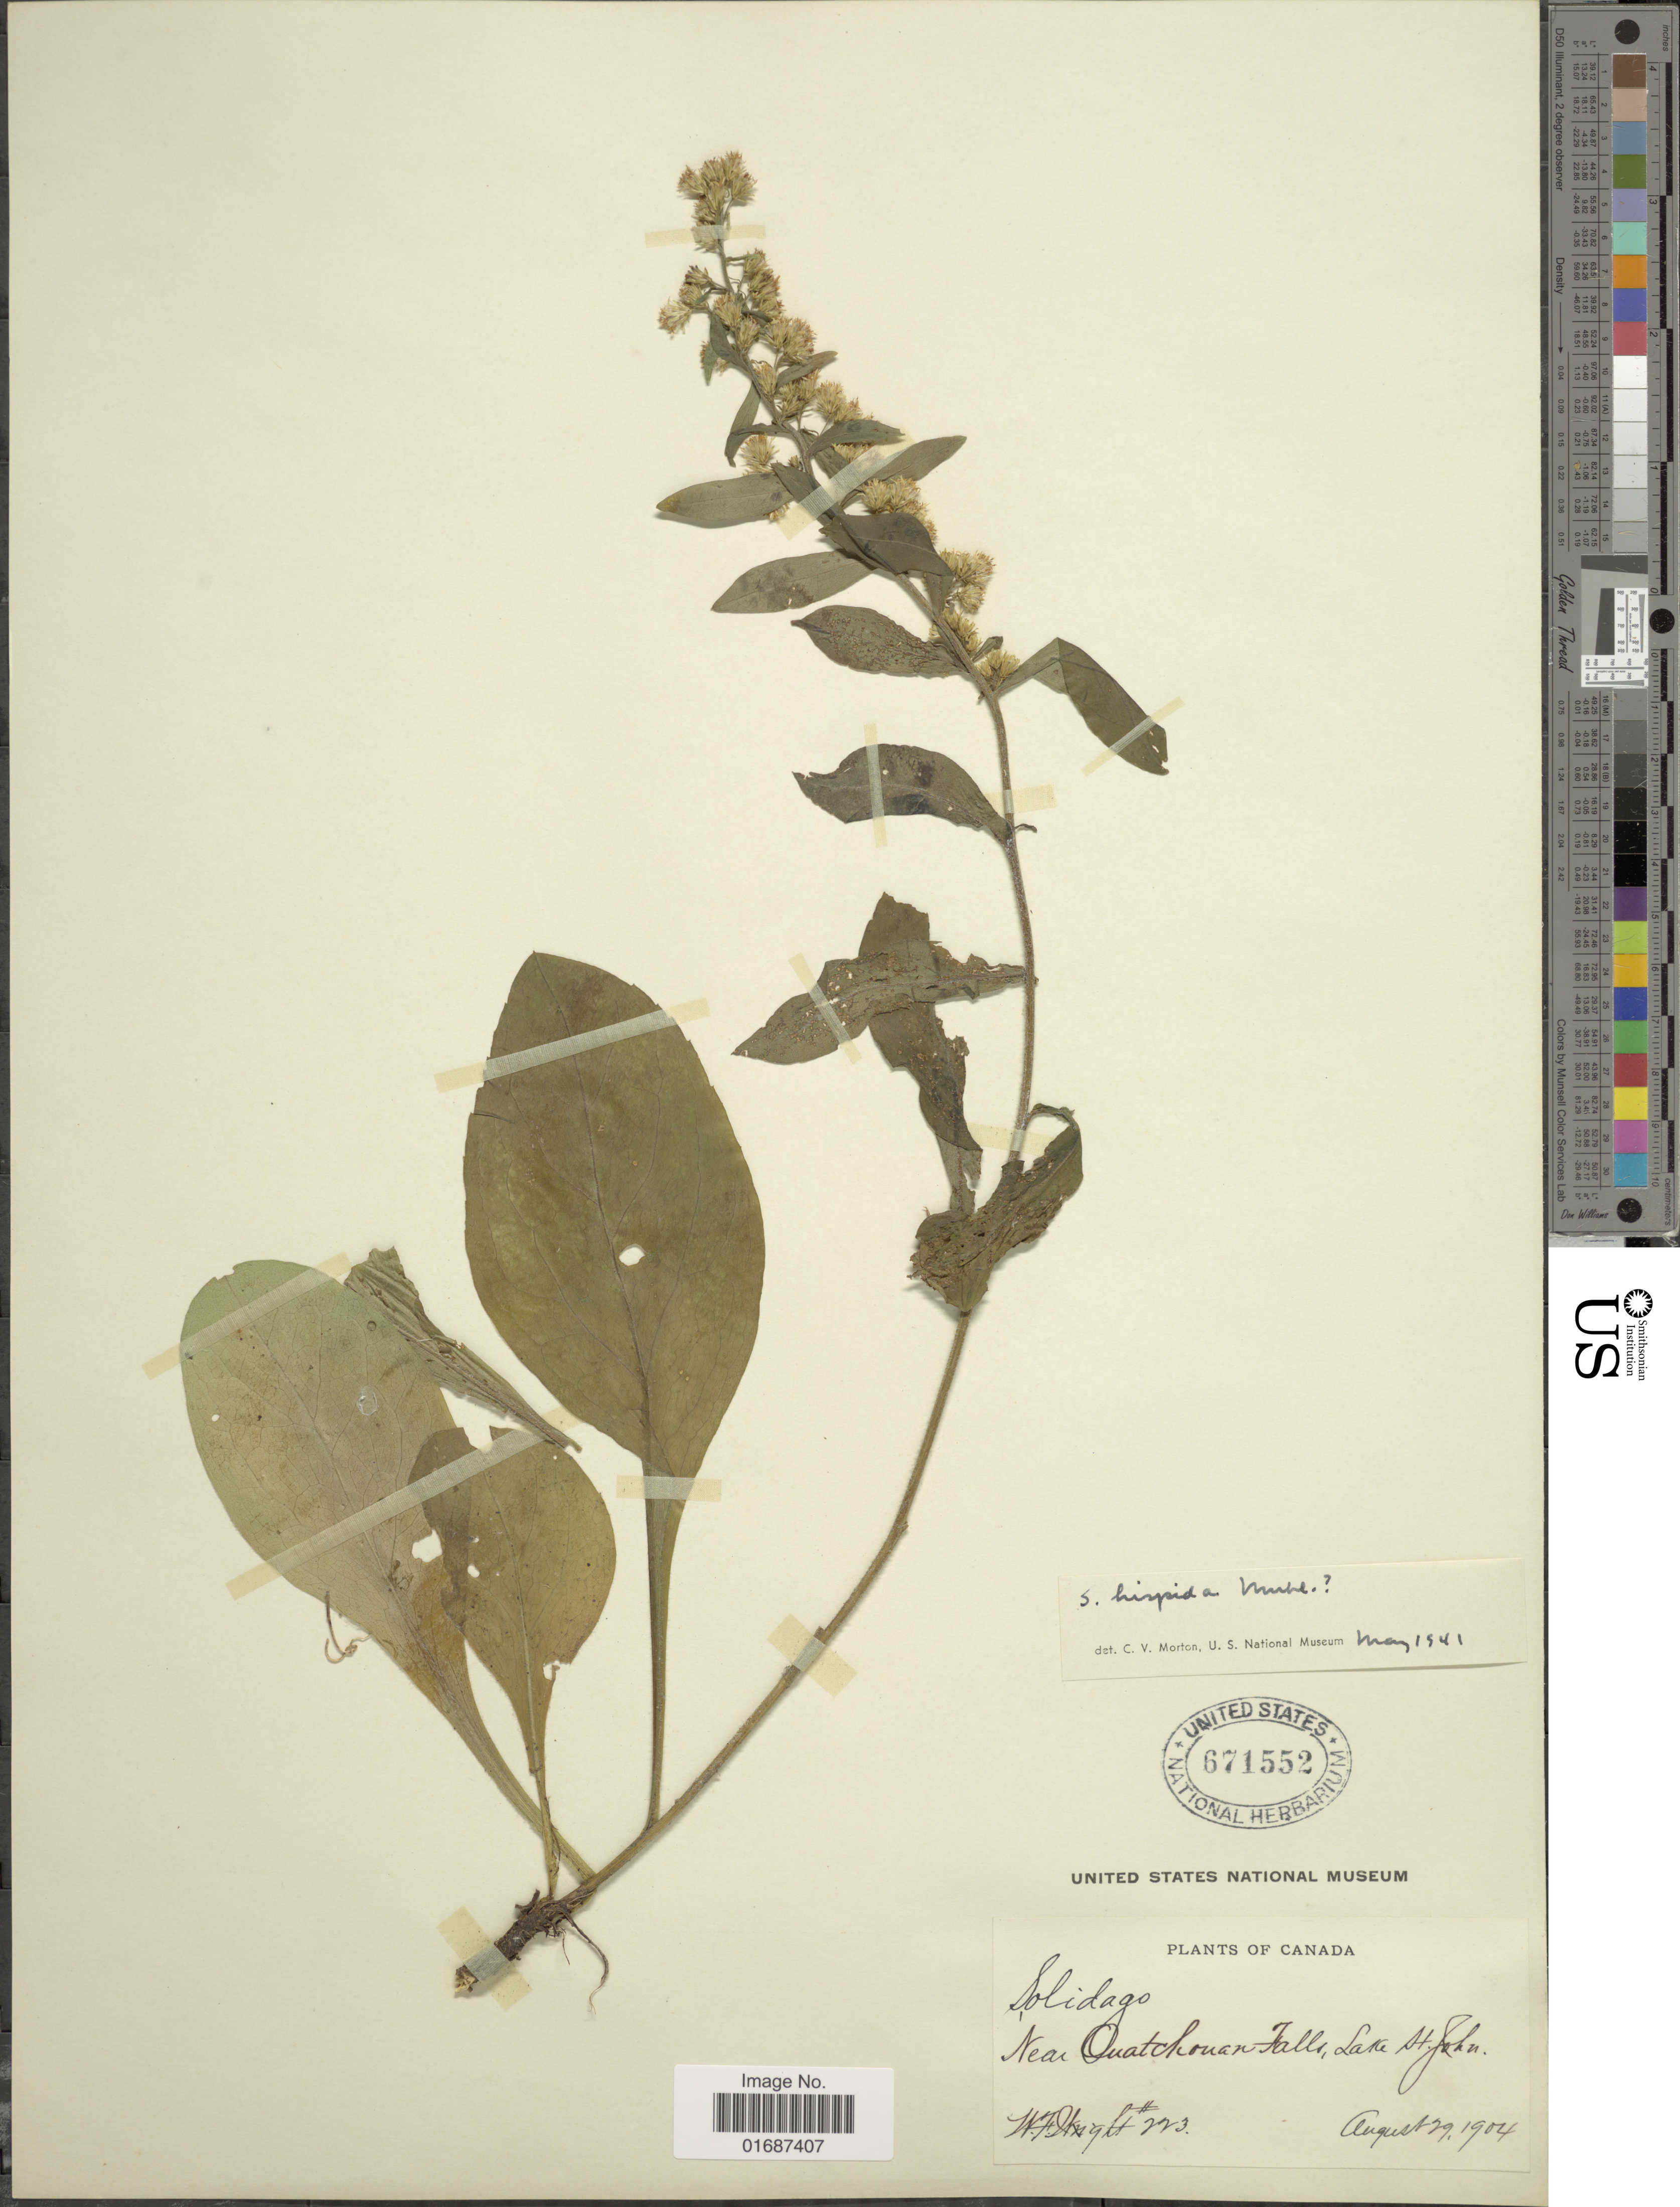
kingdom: Plantae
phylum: Tracheophyta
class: Magnoliopsida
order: Asterales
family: Asteraceae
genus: Solidago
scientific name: Solidago hispida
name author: Muhl. ex Willd.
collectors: W. F. Wright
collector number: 223*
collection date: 1904-08-29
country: Canada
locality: Near Ouatchouan Falls. Lake St. John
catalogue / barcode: US 671552